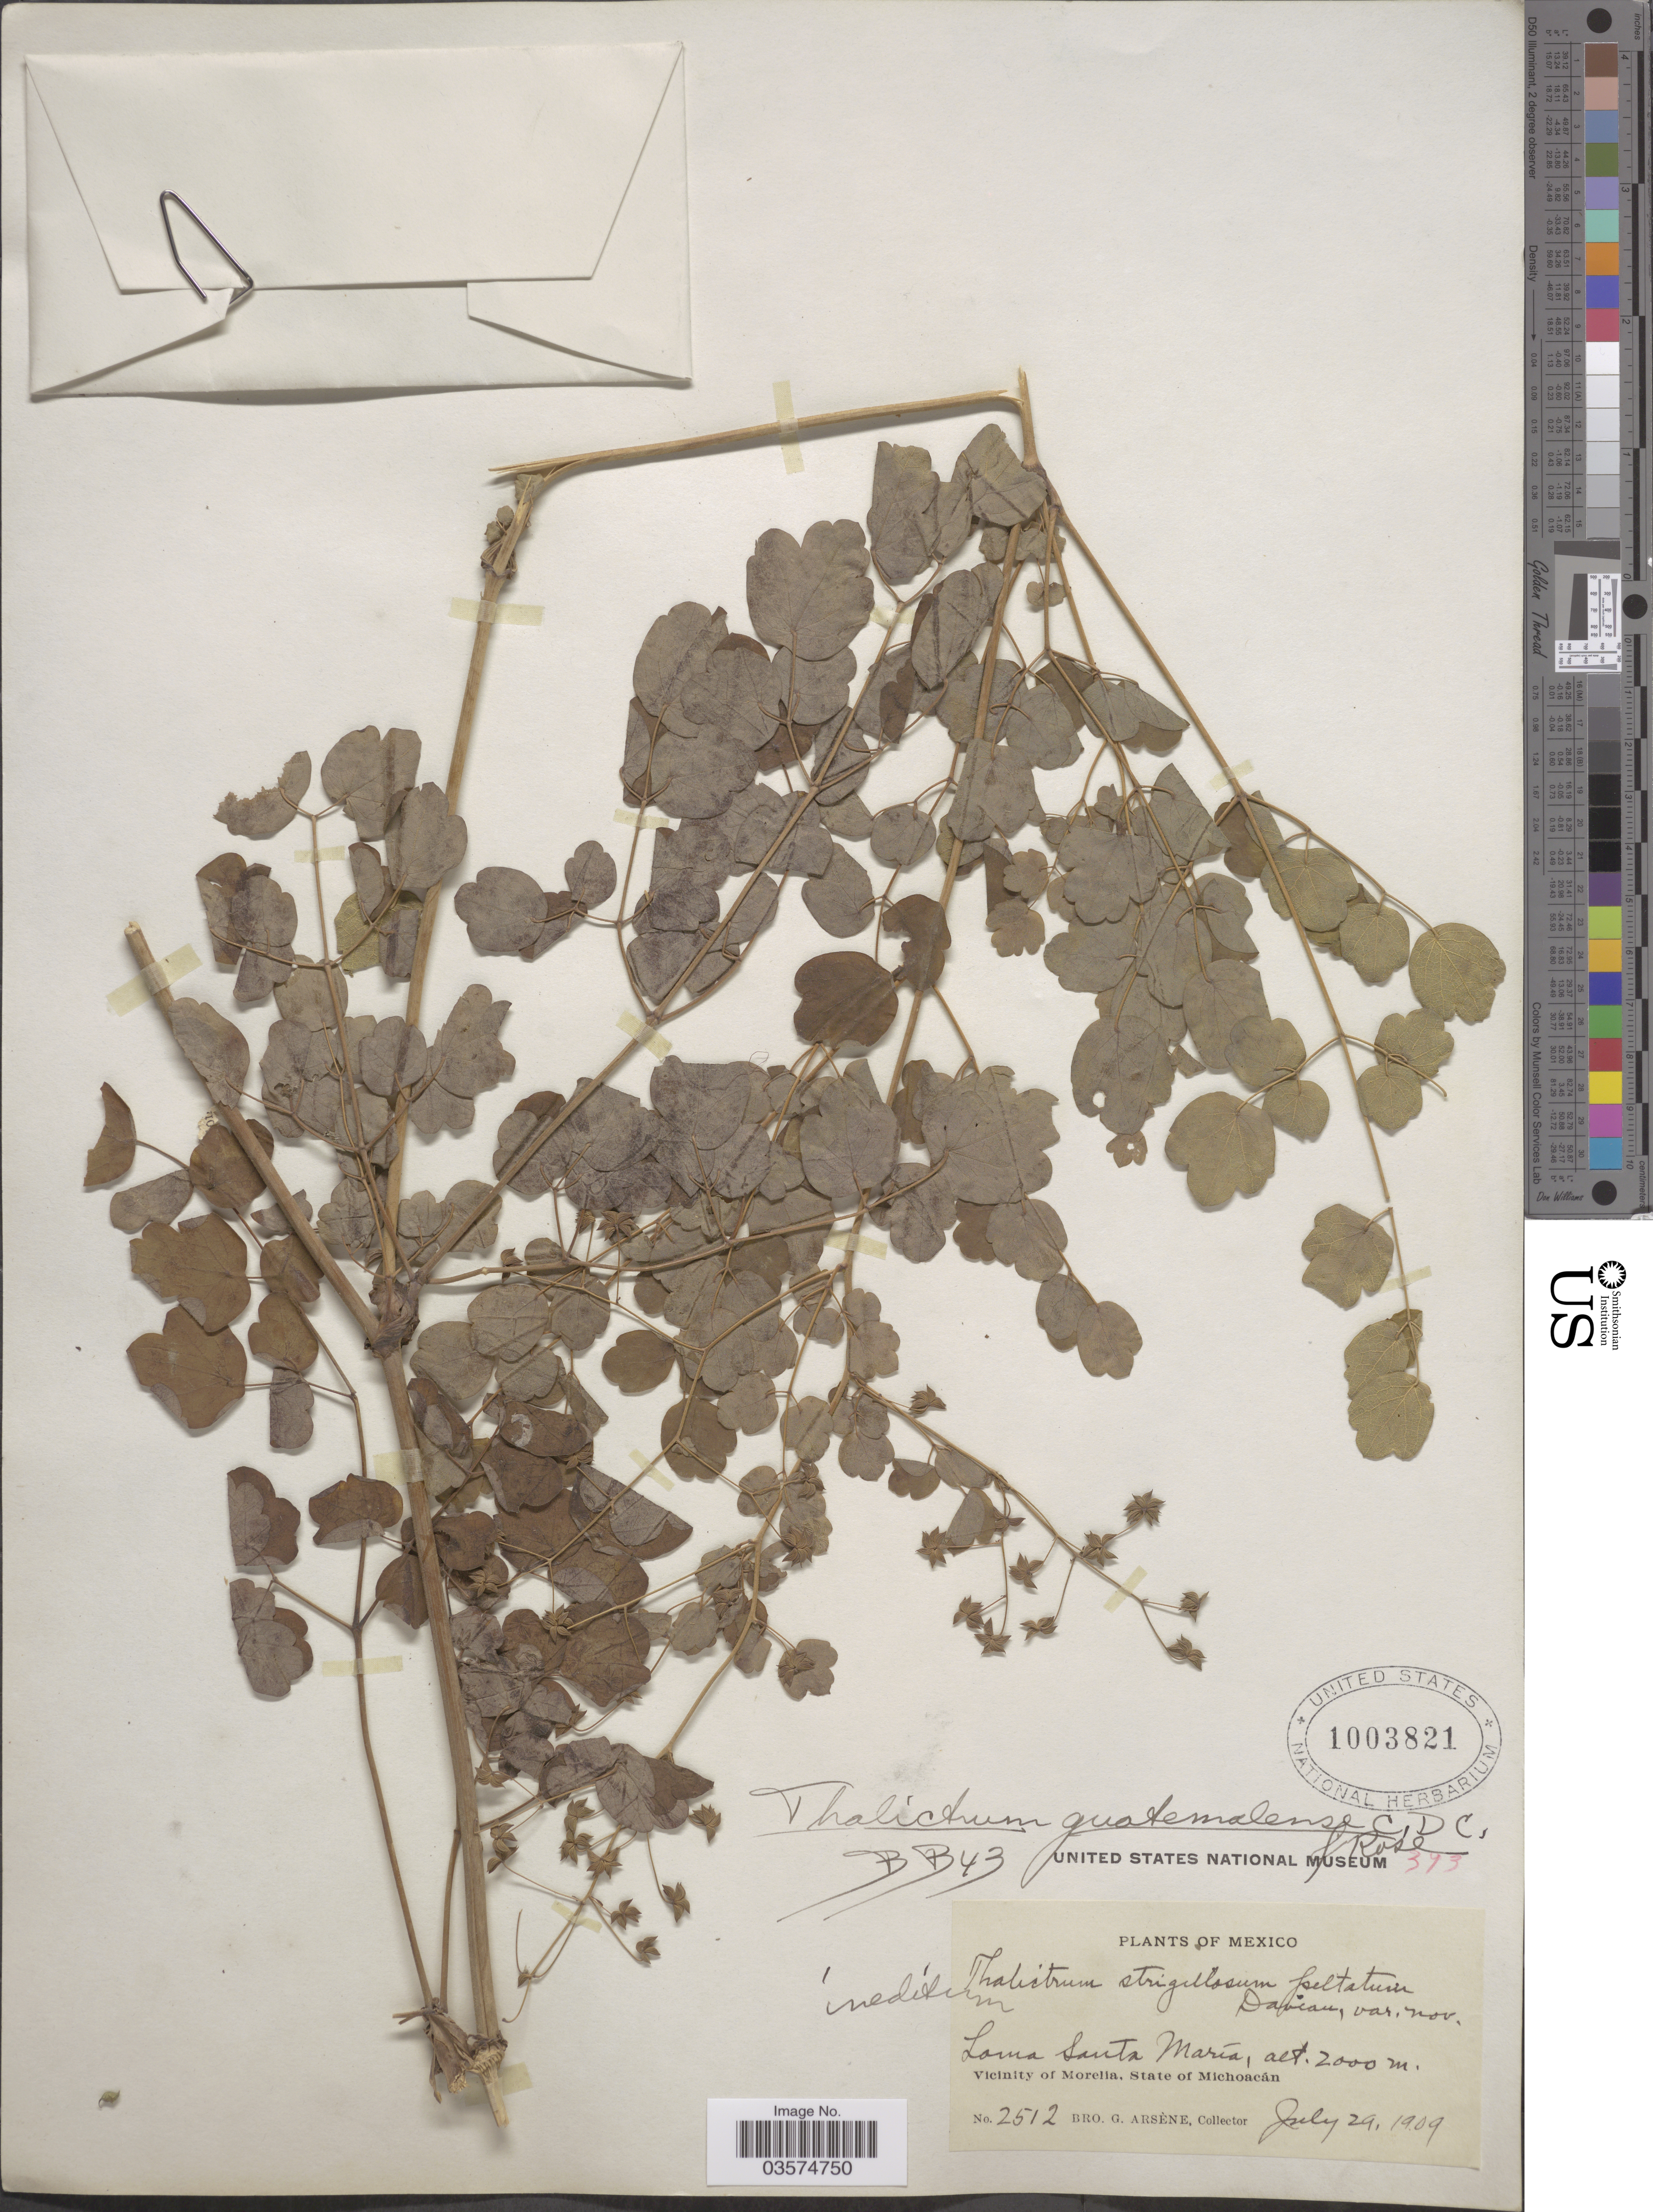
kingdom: Plantae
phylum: Tracheophyta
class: Magnoliopsida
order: Ranunculales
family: Ranunculaceae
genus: Thalictrum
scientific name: Thalictrum guatemalense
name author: C. DC. & Rose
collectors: Bro. G. Arsène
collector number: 2512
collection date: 1909-07-29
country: Mexico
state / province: Michoacán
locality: Loma Santa María. Vicinity of Morelia.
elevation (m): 2000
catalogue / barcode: US 1003821